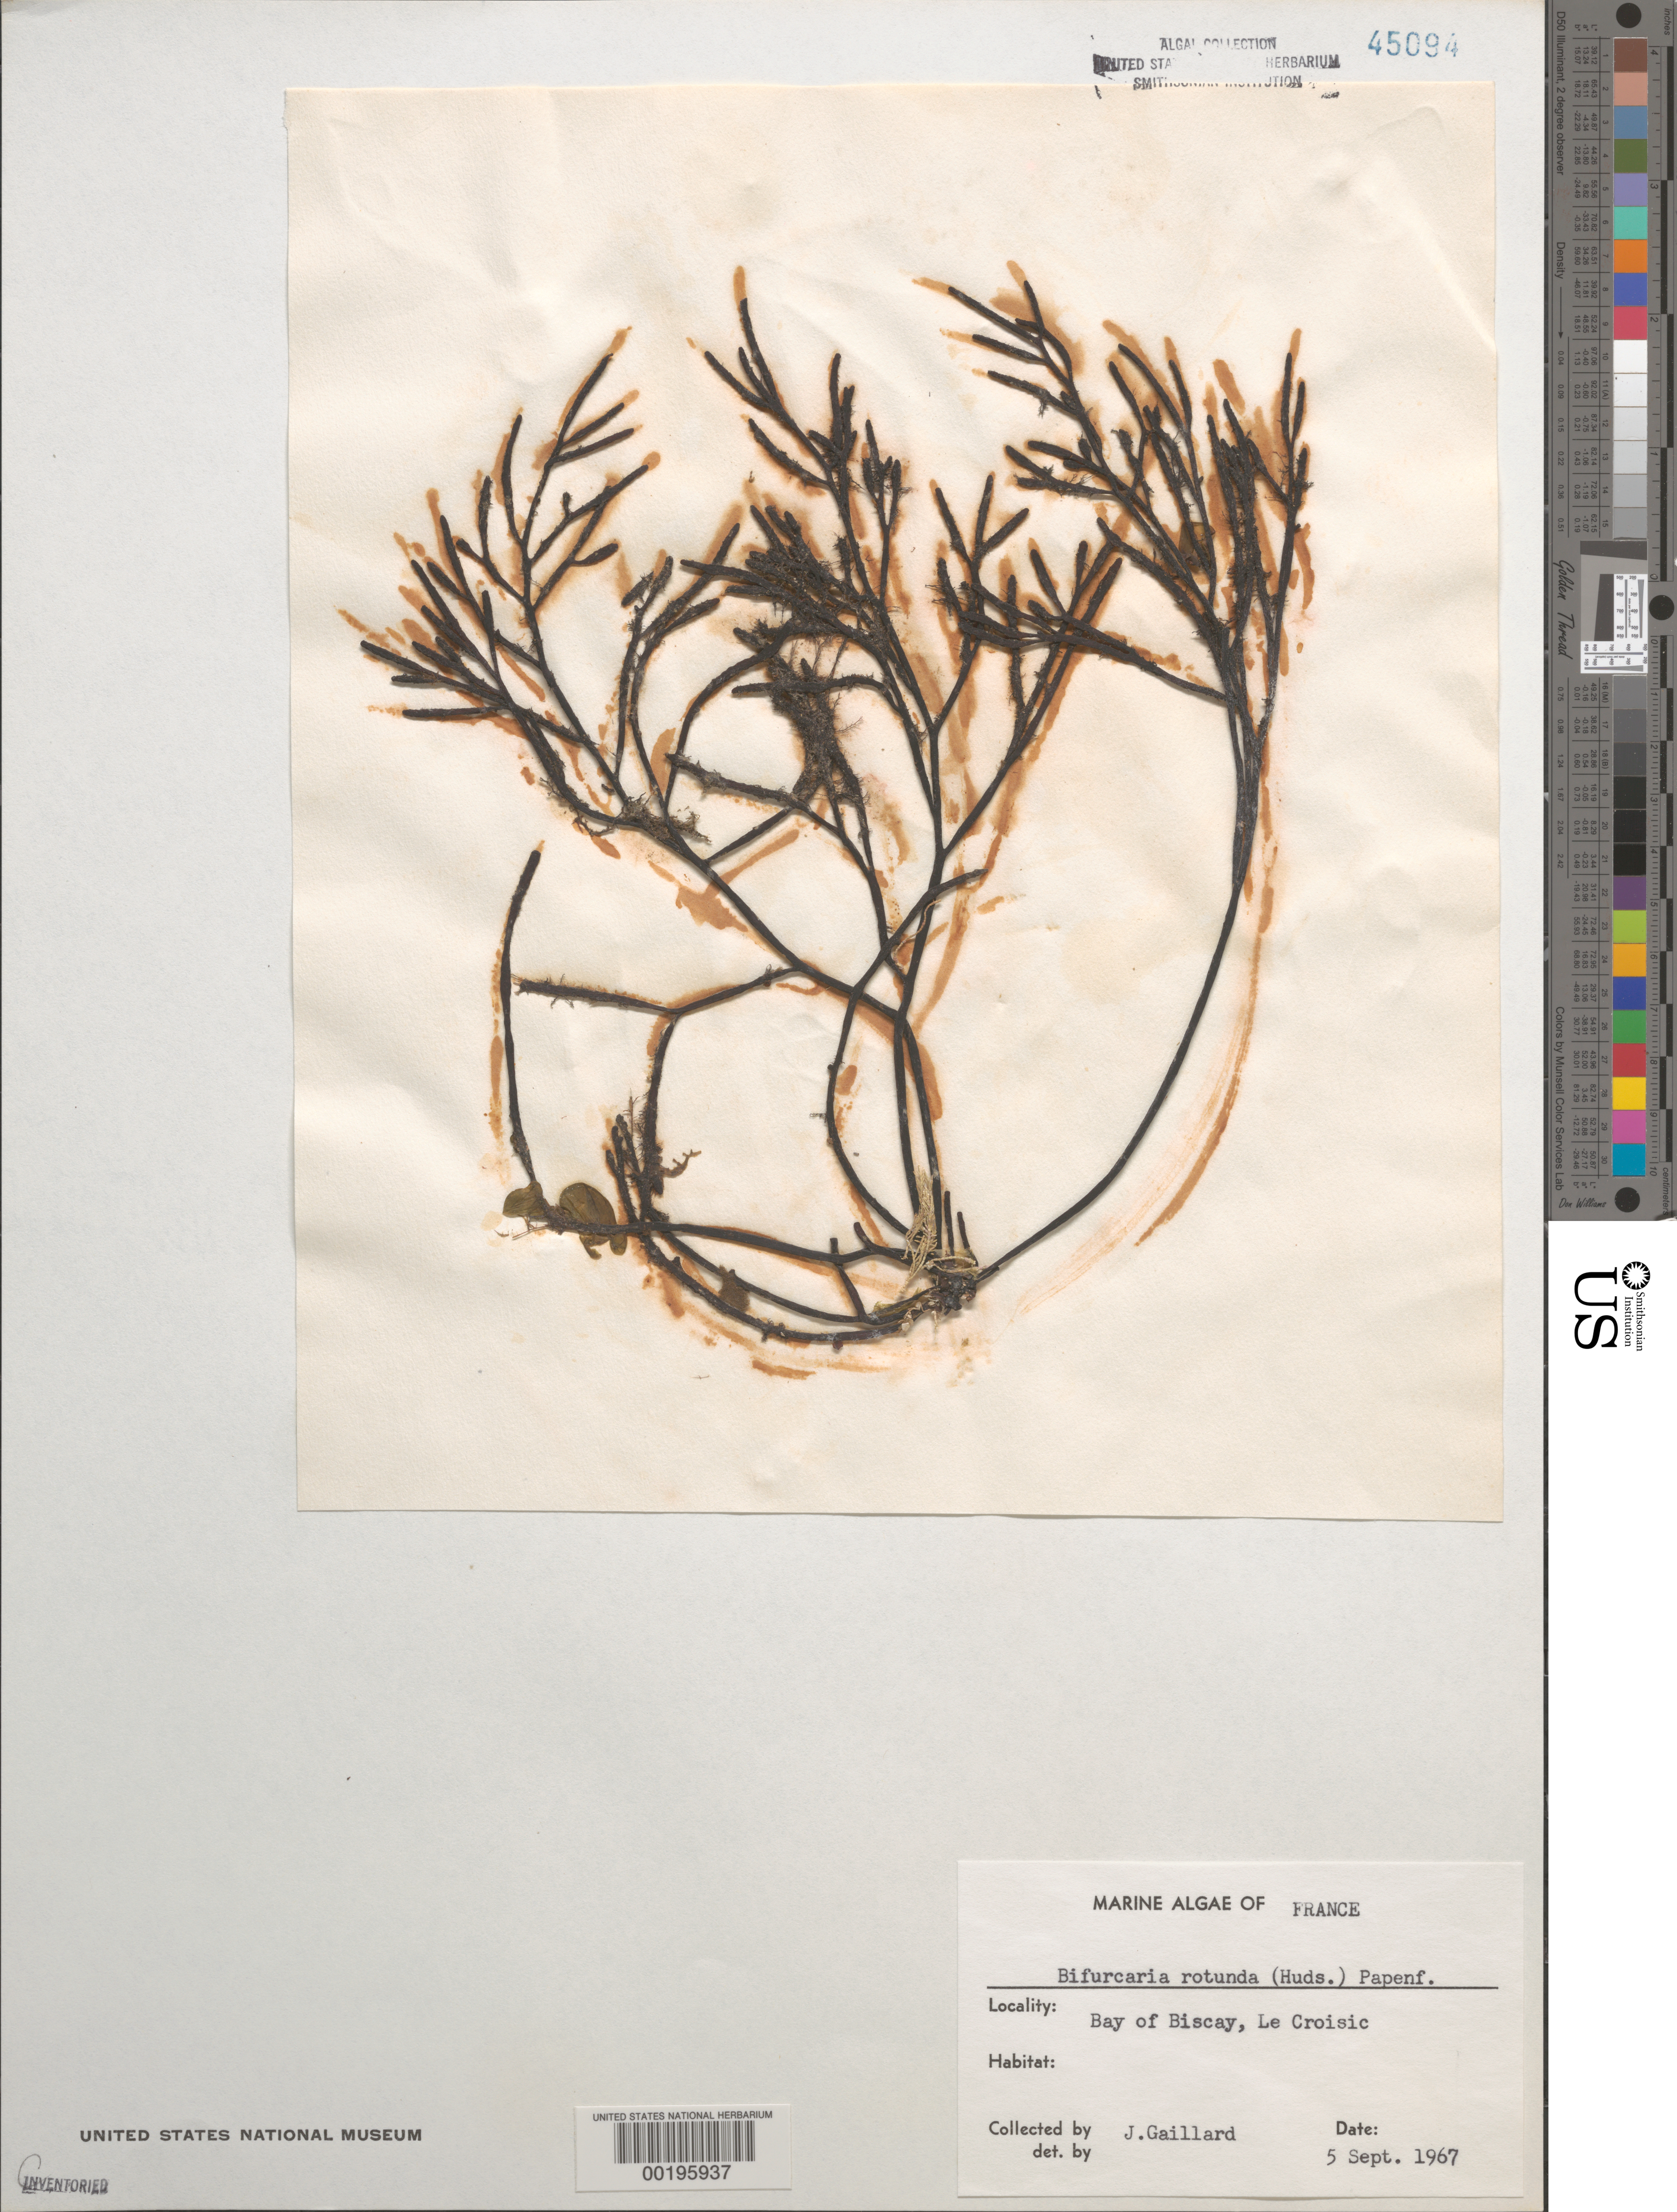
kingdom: Plantae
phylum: Rhodophyta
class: Florideophyceae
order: Gigartinales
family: Polyidaceae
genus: Polyides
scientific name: Polyides rotunda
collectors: J. Gaillard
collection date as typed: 05 Sep 1967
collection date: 1967-09-05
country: France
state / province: Pays de la Loire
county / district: Loire-Atlantique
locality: Le Croisic, Bay of Biscay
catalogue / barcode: US 45094